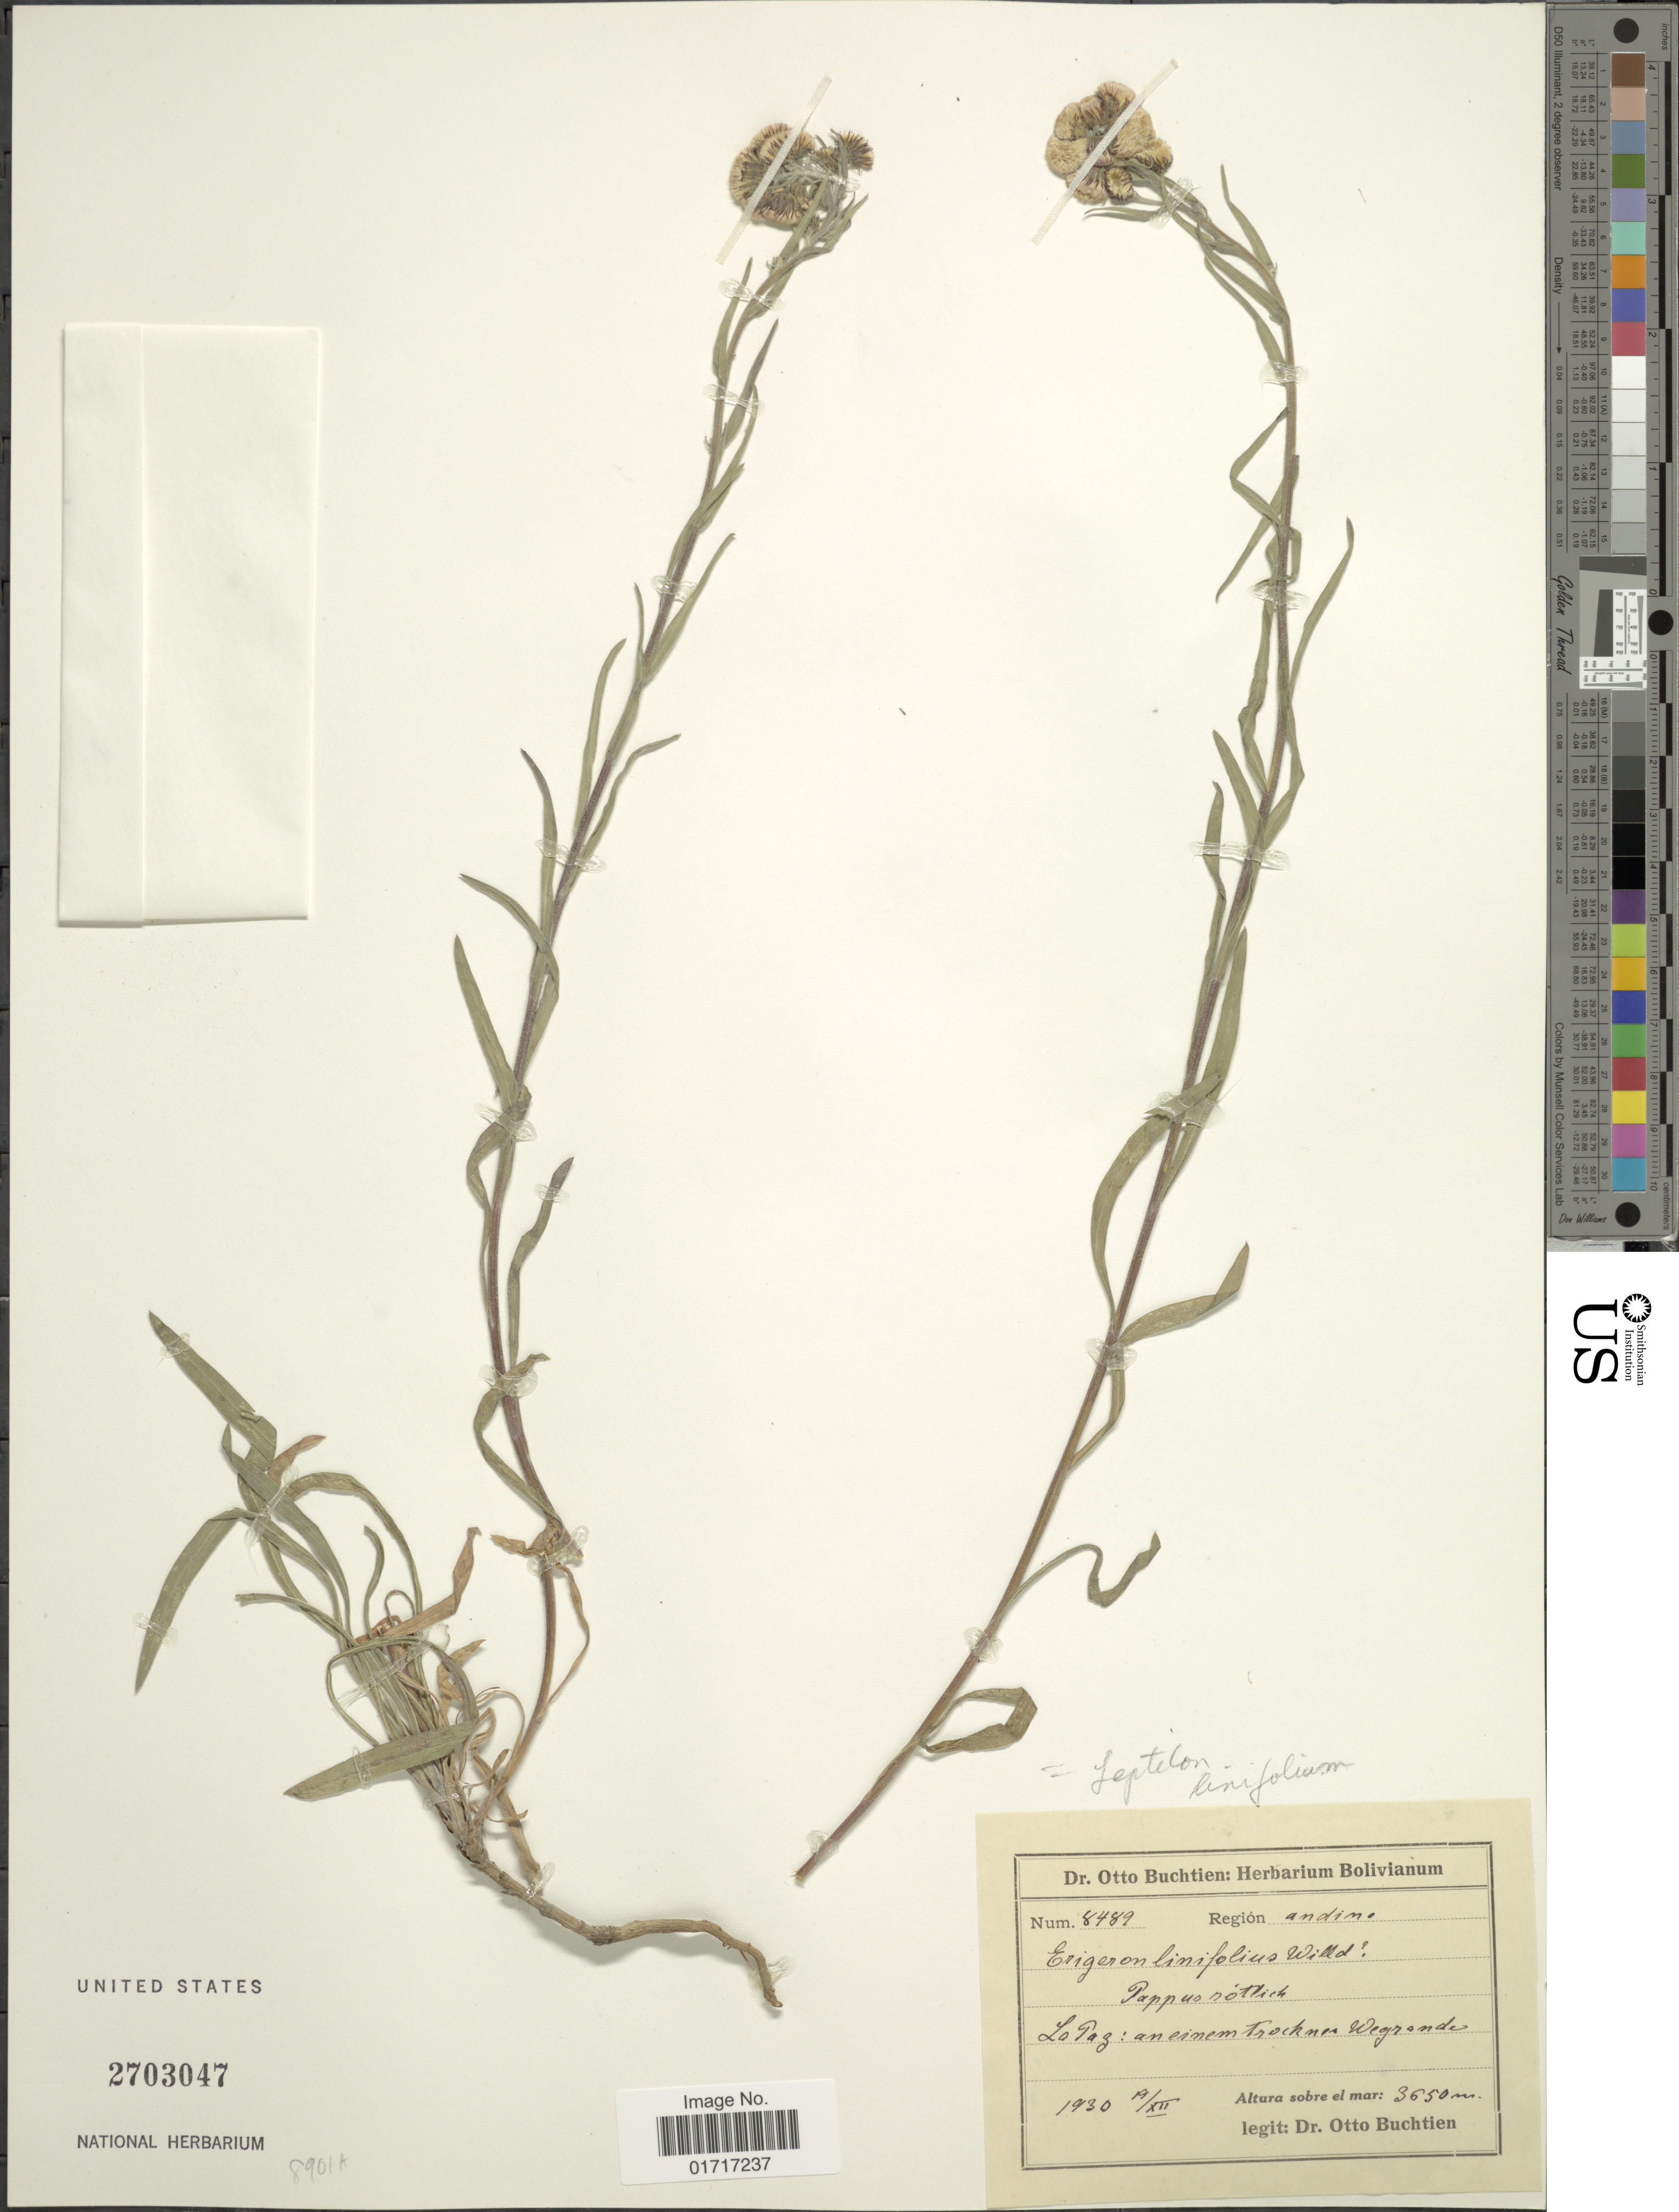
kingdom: Plantae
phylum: Tracheophyta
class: Magnoliopsida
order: Asterales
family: Asteraceae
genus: Erigeron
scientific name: Erigeron bonariensis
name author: L.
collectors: O. Buchtien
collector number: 8489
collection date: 1930-12-19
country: Bolivia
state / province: La Paz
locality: La Paz: An einem Trockner Wegrande, Region andina.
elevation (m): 3650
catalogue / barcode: US 2703047